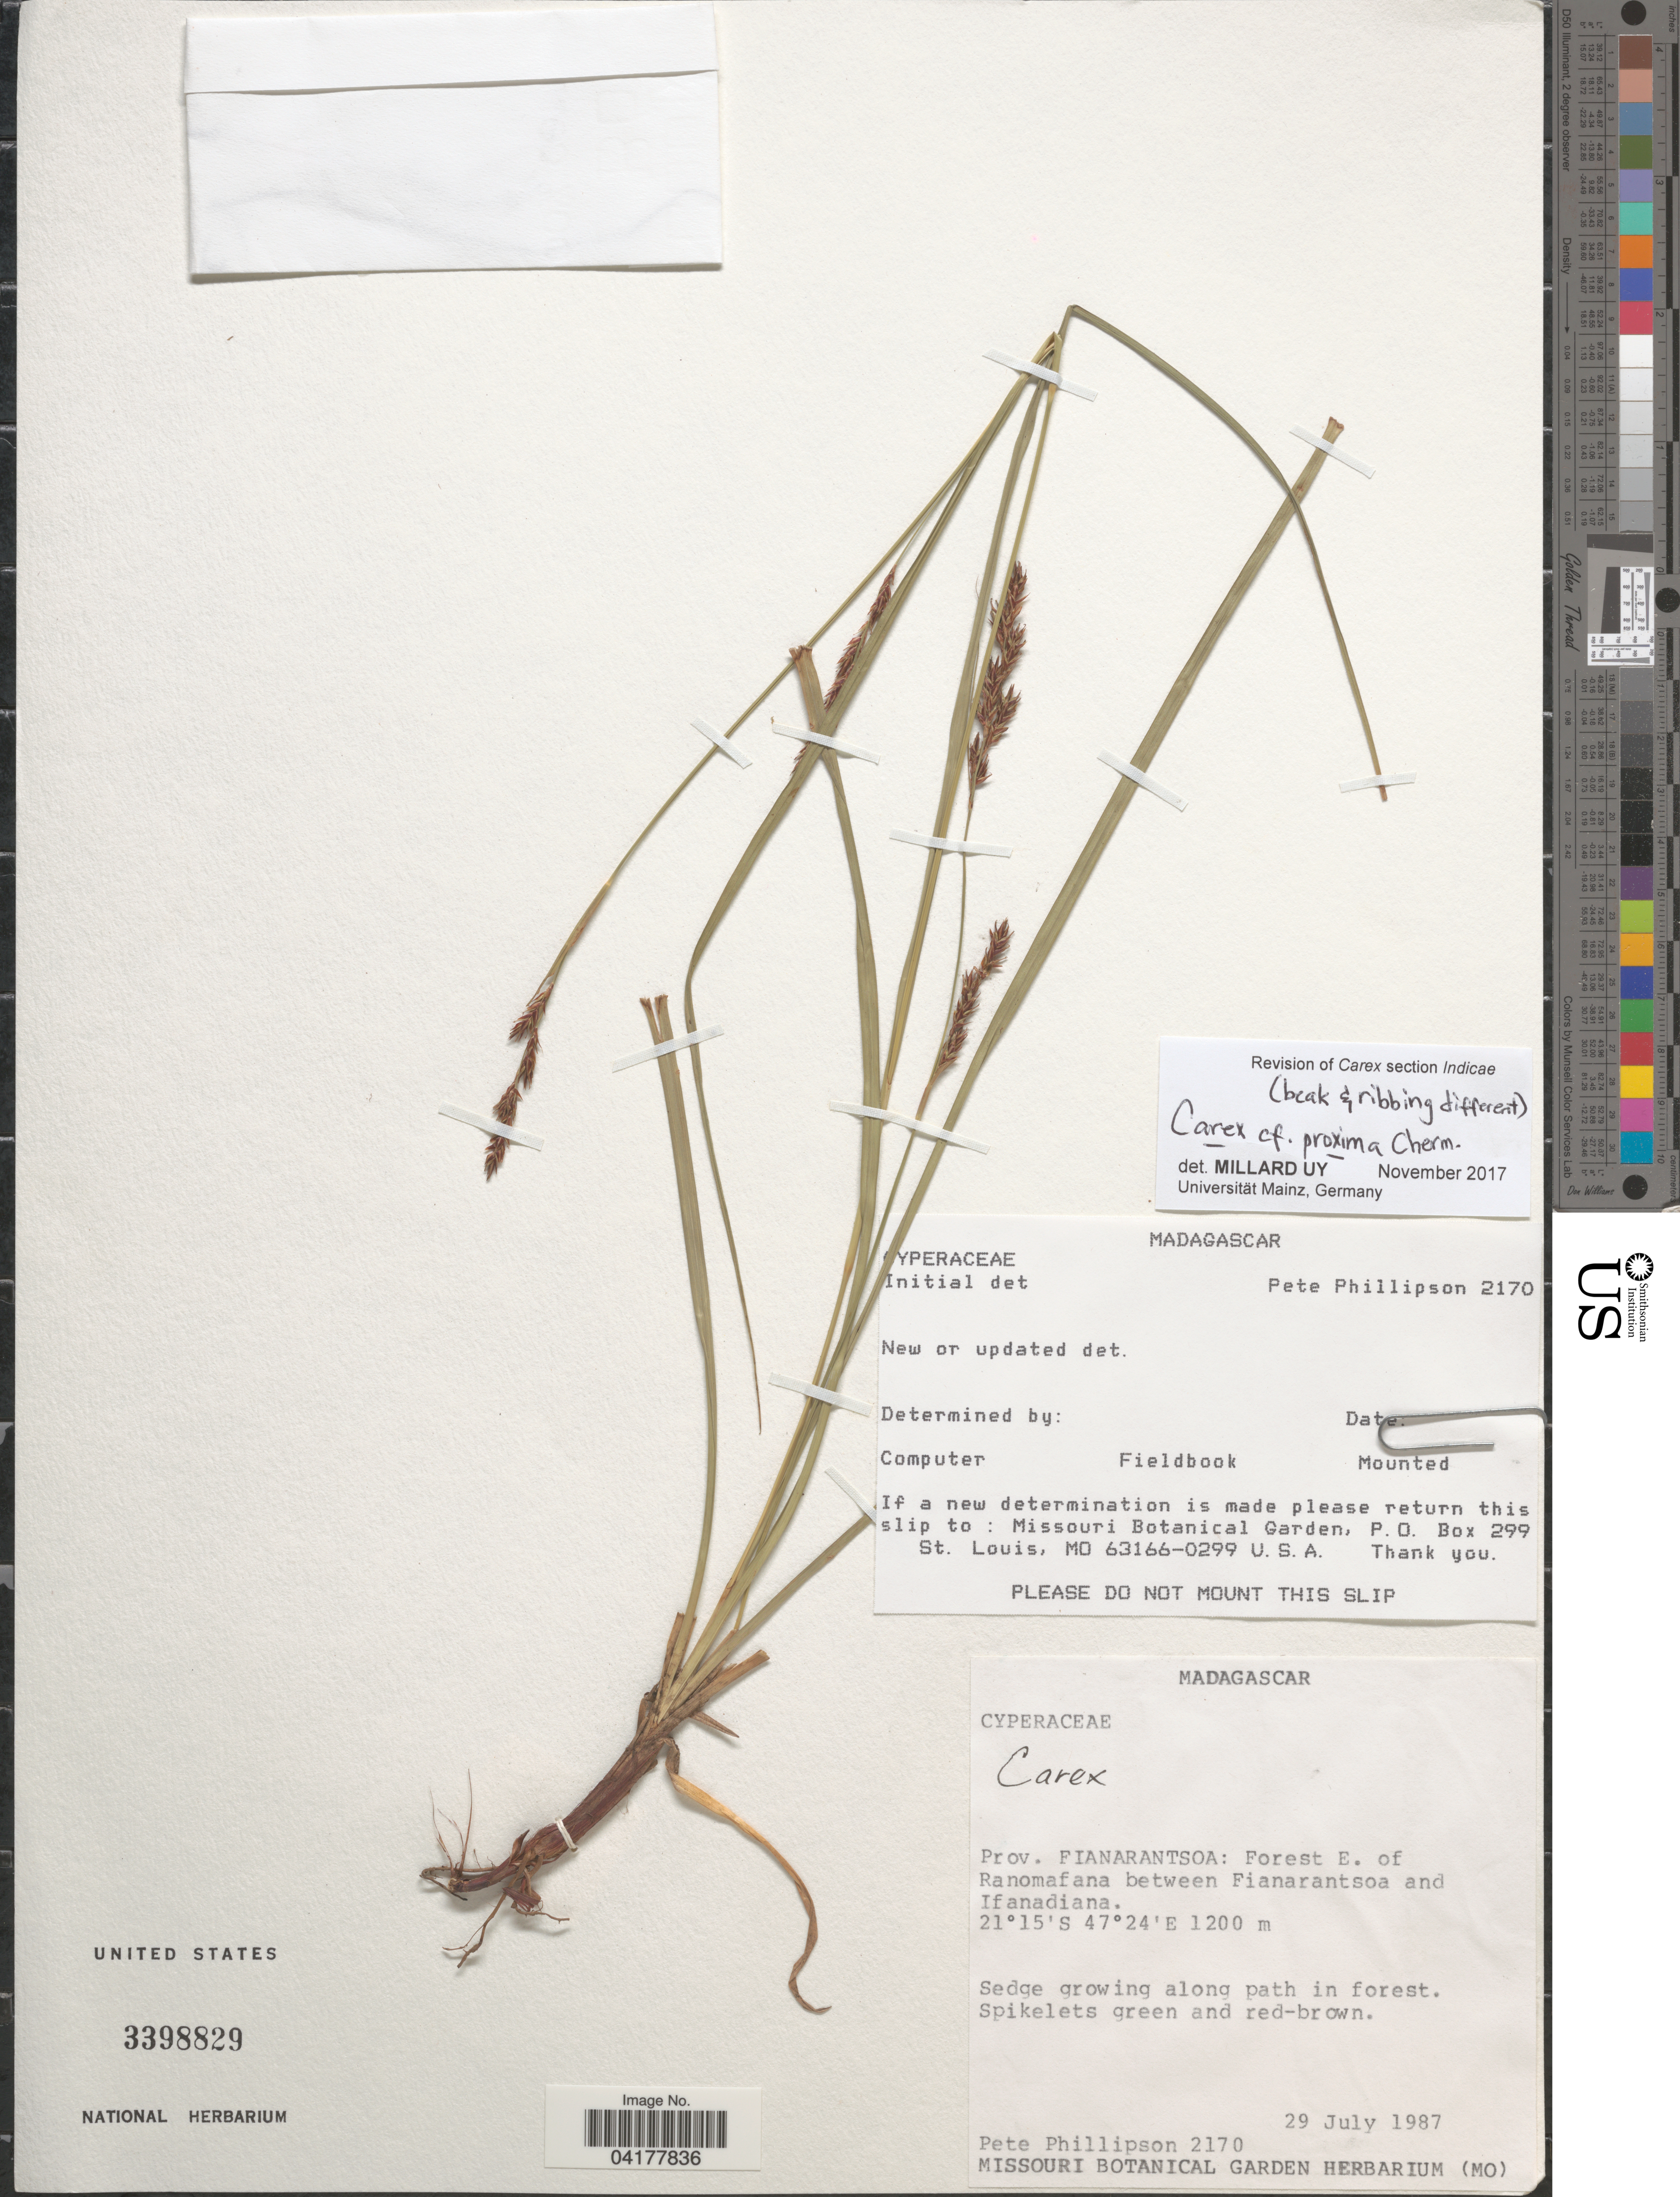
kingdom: Plantae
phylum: Tracheophyta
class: Liliopsida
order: Poales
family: Cyperaceae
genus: Carex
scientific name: Carex proxima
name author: Cherm.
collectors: P. Phillipson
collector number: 2170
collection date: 1987-07-29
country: Madagascar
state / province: Haute Matsiatra / Vatovavy Fitovinany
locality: Forest E. of Ranomafana between Fianarantsoa and Ifanadiana.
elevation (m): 1200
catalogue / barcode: US 3398829